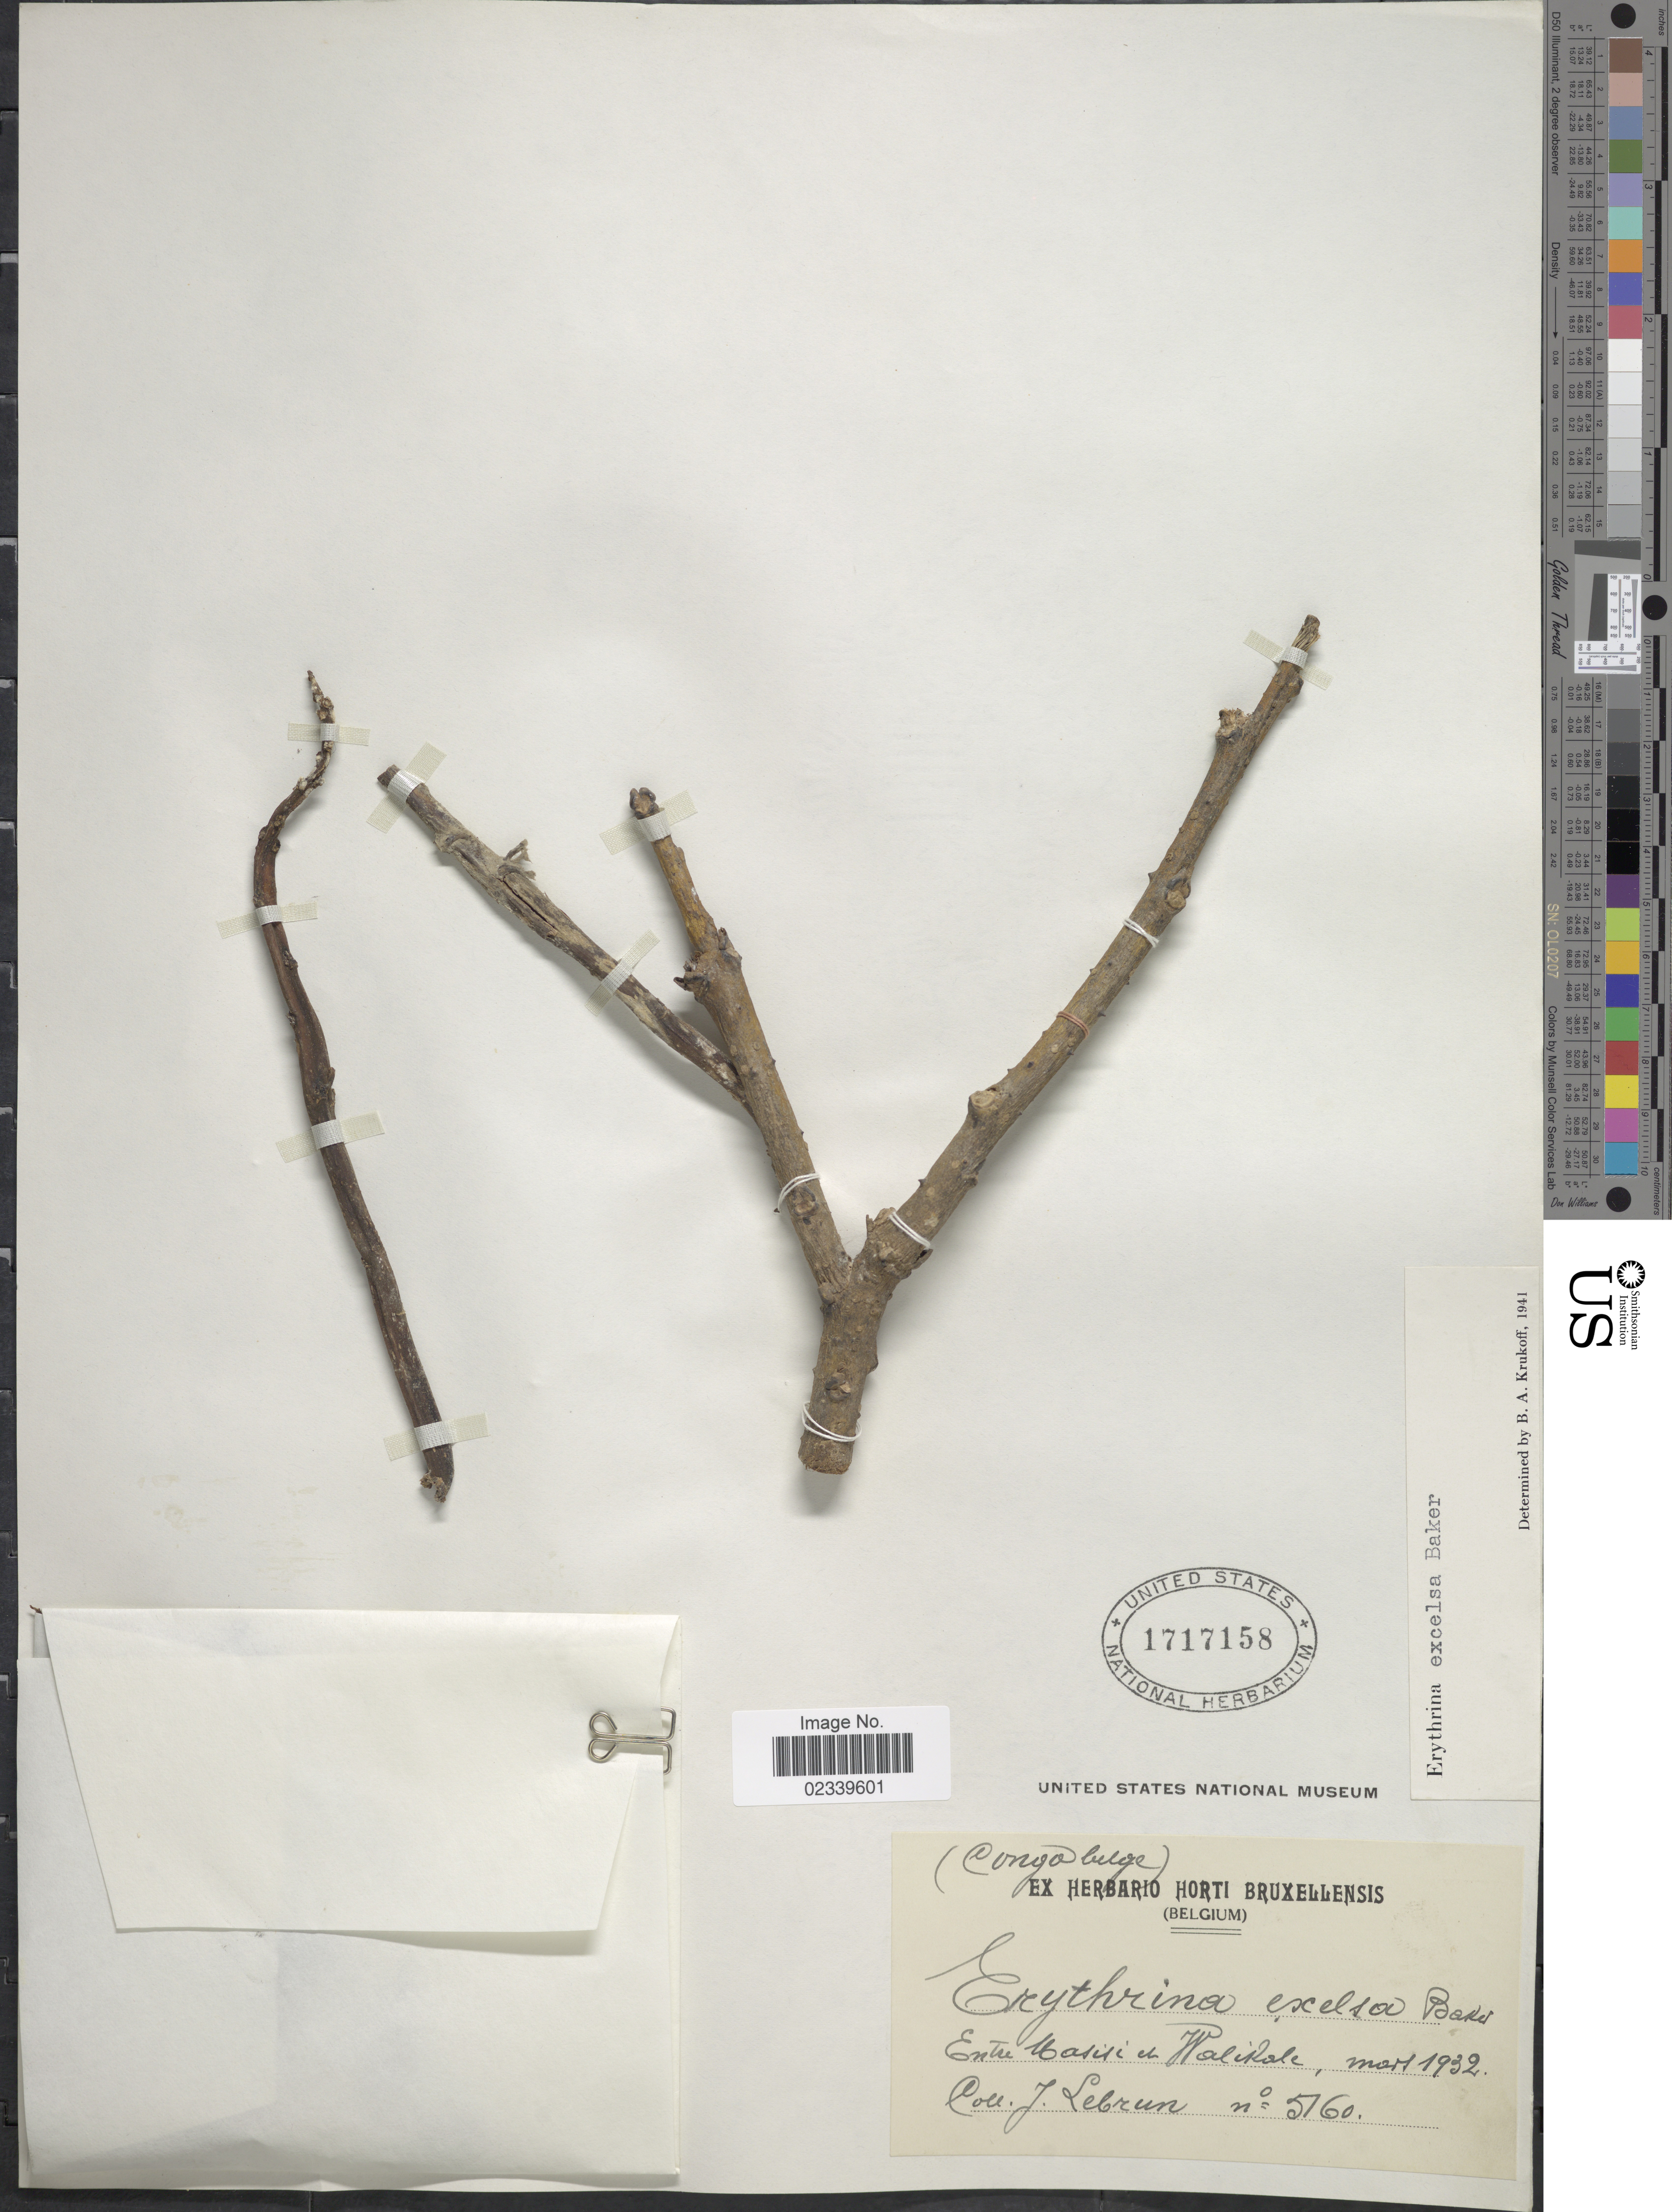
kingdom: Plantae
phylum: Tracheophyta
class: Magnoliopsida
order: Fabales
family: Fabaceae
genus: Erythrina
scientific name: Erythrina excelsa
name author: Baker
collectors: J. A. Lebrun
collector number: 5160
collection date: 1932-03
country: Belgium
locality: Entre Masisi et Walitlake [interpreted]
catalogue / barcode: US 1717158